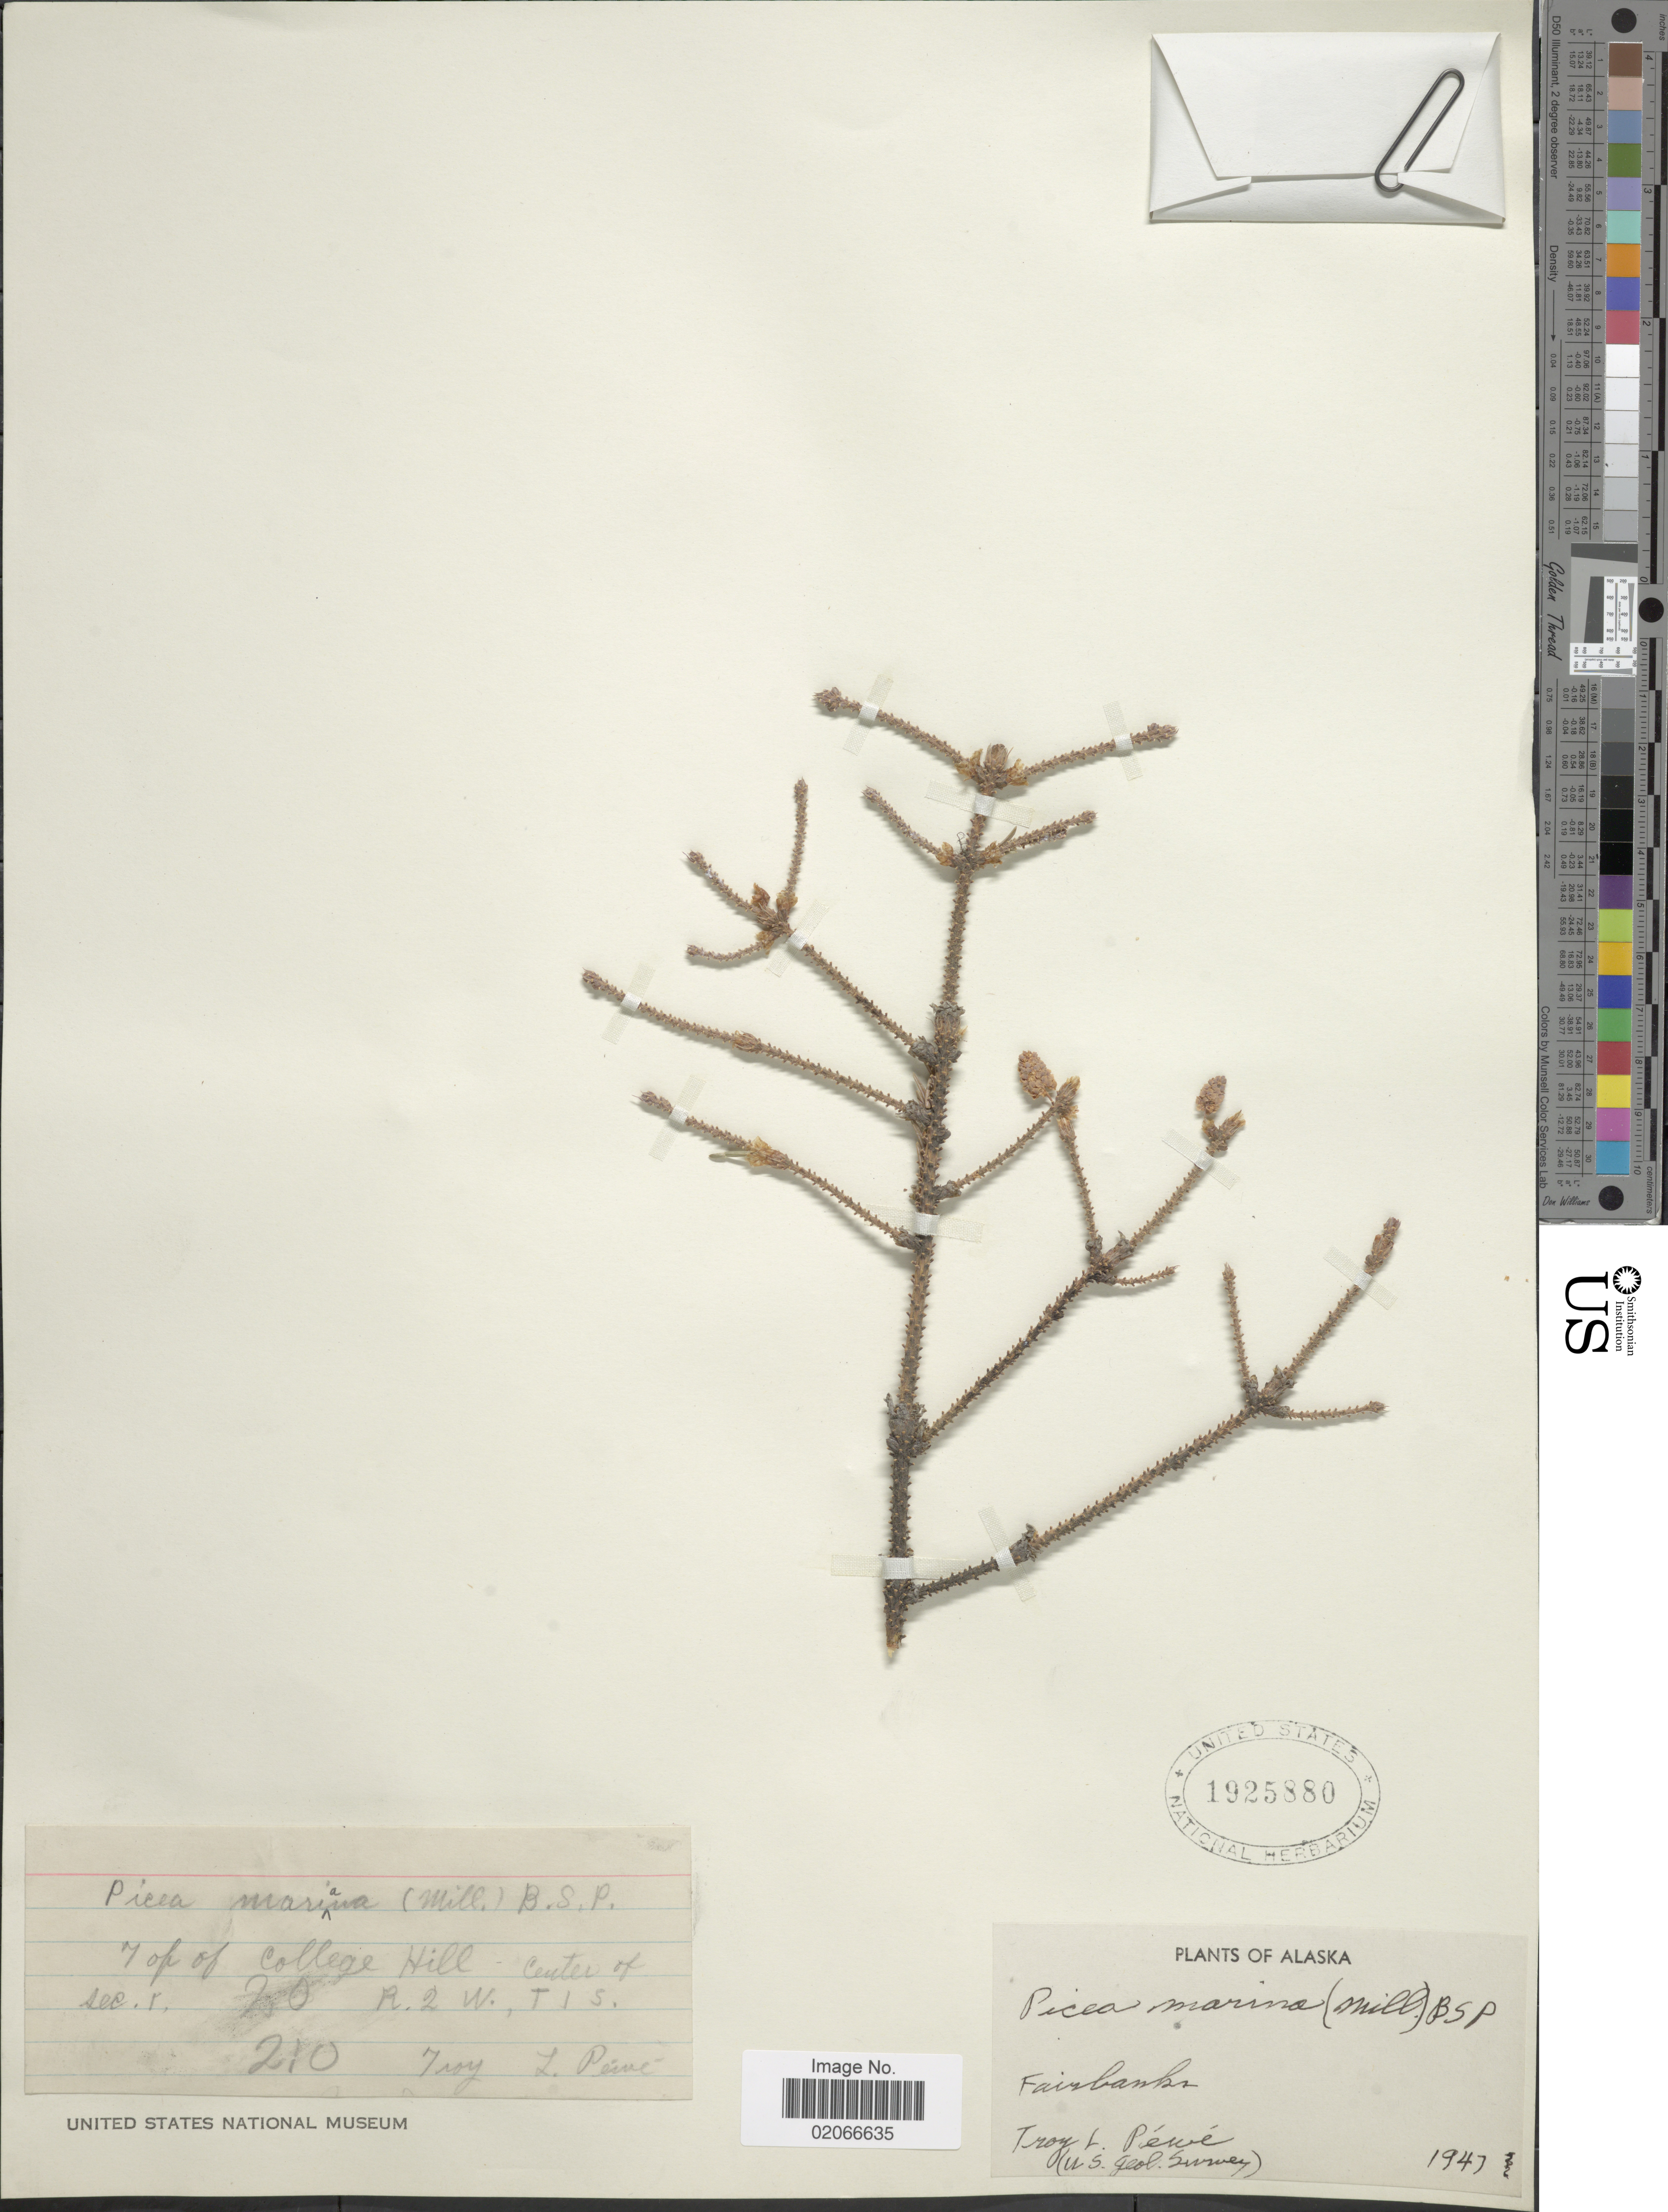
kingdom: Plantae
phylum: Tracheophyta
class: Pinopsida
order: Pinales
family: Pinaceae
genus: Picea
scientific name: Picea mariana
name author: (Mill.) Britton, Stearns & Poggenb.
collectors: T. Péwé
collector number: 210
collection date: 1947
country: United States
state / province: Alaska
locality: Fairbanks, top of College Hill, center of sec. 1, N0, R2W, T1S.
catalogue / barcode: US 1925880